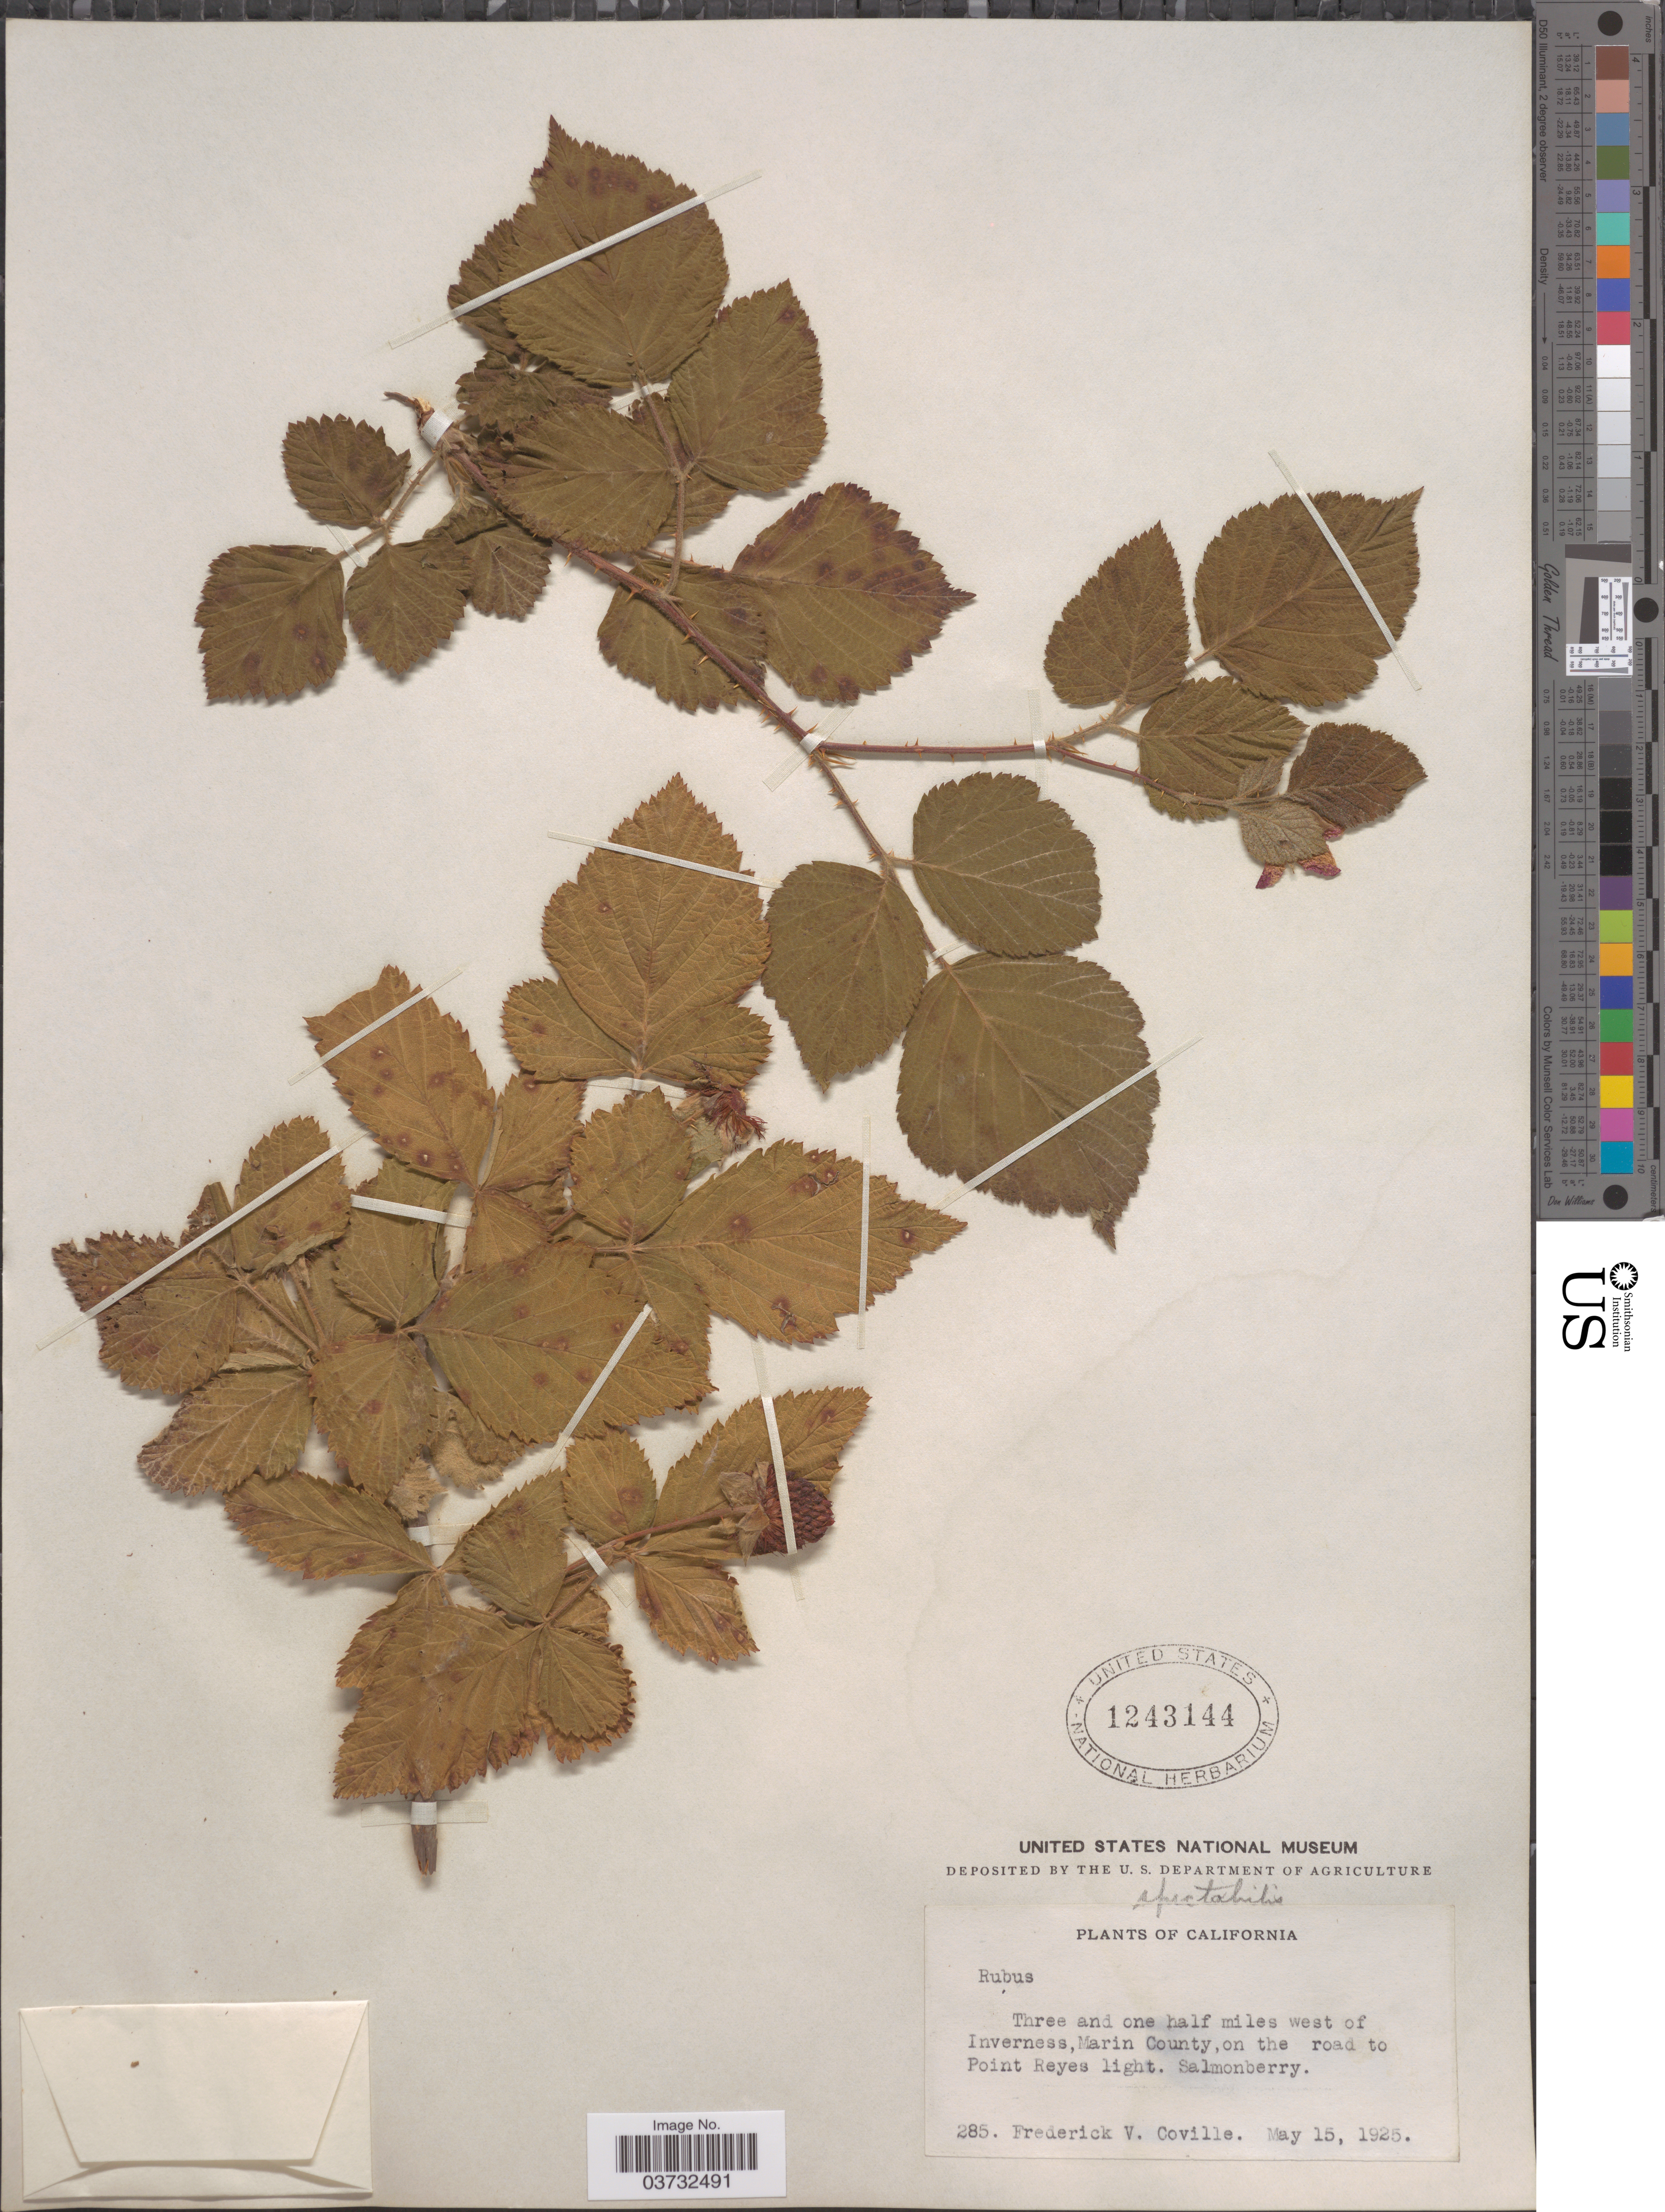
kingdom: Plantae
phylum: Tracheophyta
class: Magnoliopsida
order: Rosales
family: Rosaceae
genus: Rubus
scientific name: Rubus sp.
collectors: F. V. Coville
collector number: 285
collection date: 1925-05-15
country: United States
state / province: California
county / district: Marin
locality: Three and one half miles west of Inverness, Marin County, on the road to Point Reyes light. Salmonberry.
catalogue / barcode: US 1243144